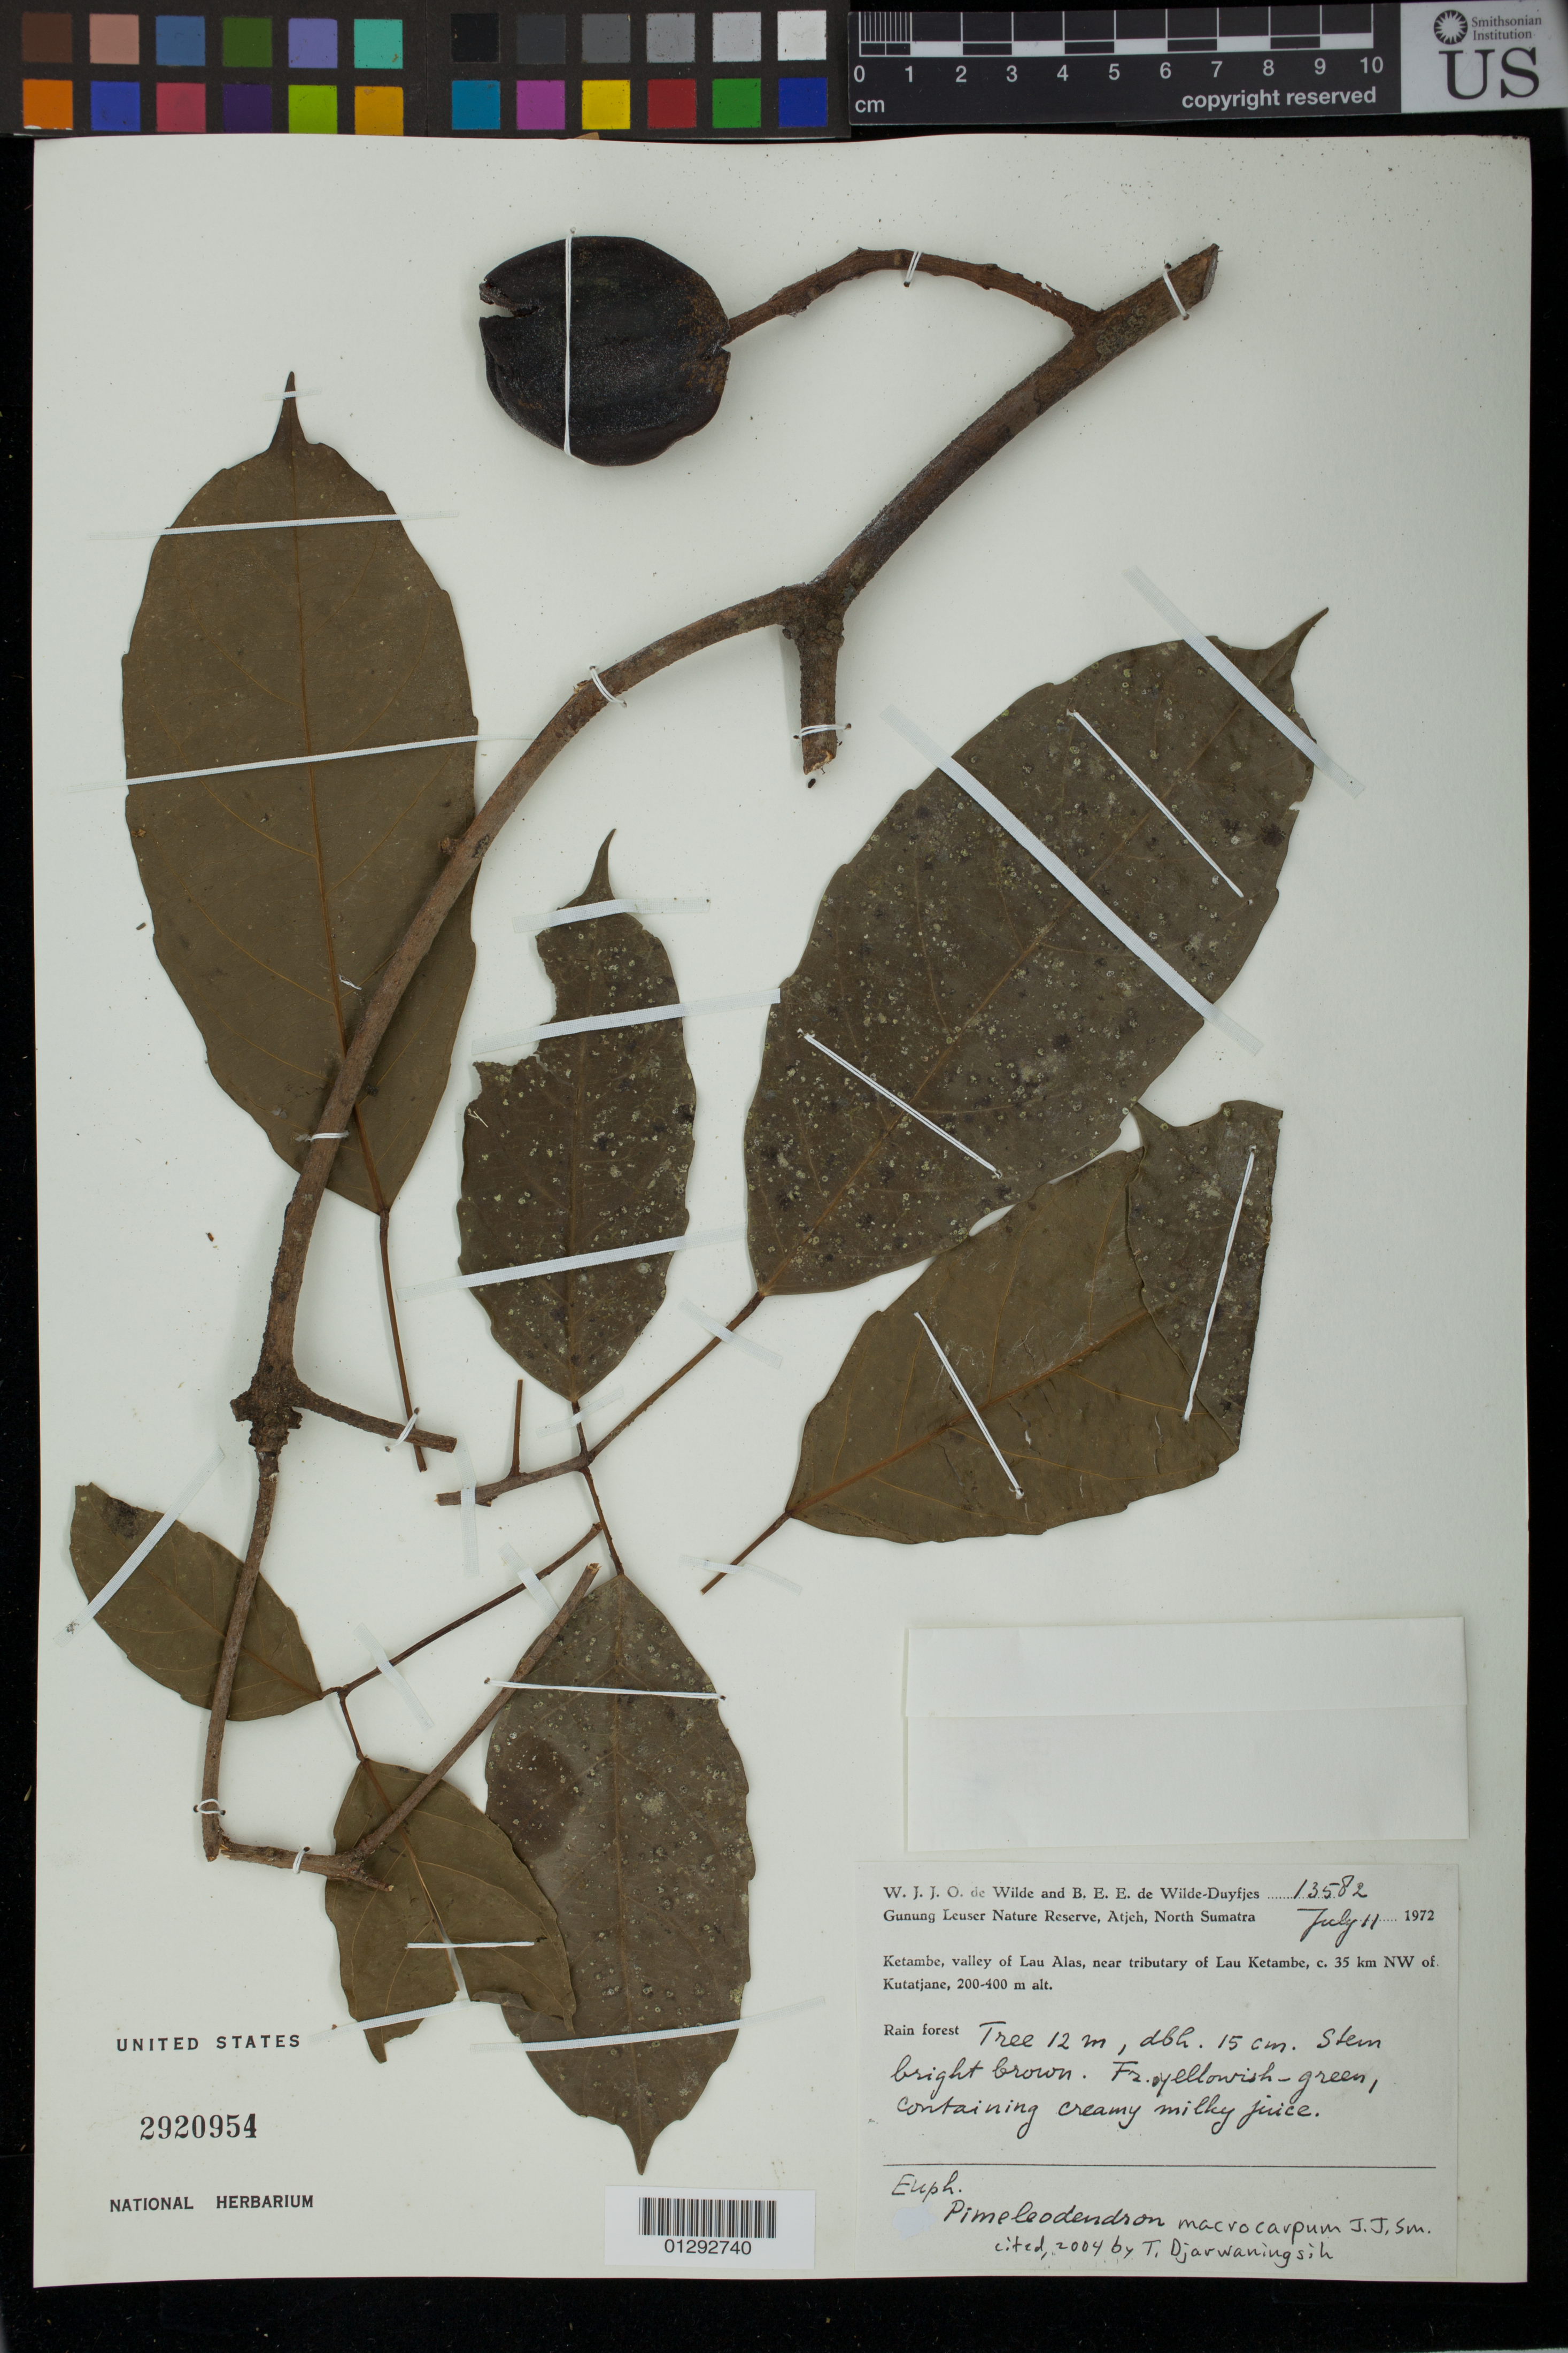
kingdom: Plantae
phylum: Tracheophyta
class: Magnoliopsida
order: Malpighiales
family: Euphorbiaceae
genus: Pimelodendron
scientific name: Pimelodendron macrocarpum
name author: J.J. Sm.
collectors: W. J. de Wilde & B. E. de Wilde-Duyfjes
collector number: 13582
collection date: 1972-07-11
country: Indonesia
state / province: Sumatra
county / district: Sumatera Utara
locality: Gunung Leuser Nature Reserve, Atjeh, North Sumatra. Ketambe, valley of Lau Alas, near tributary of Lau Ketambe, c. 35 km NW of Katatjane.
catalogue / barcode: US 2920954